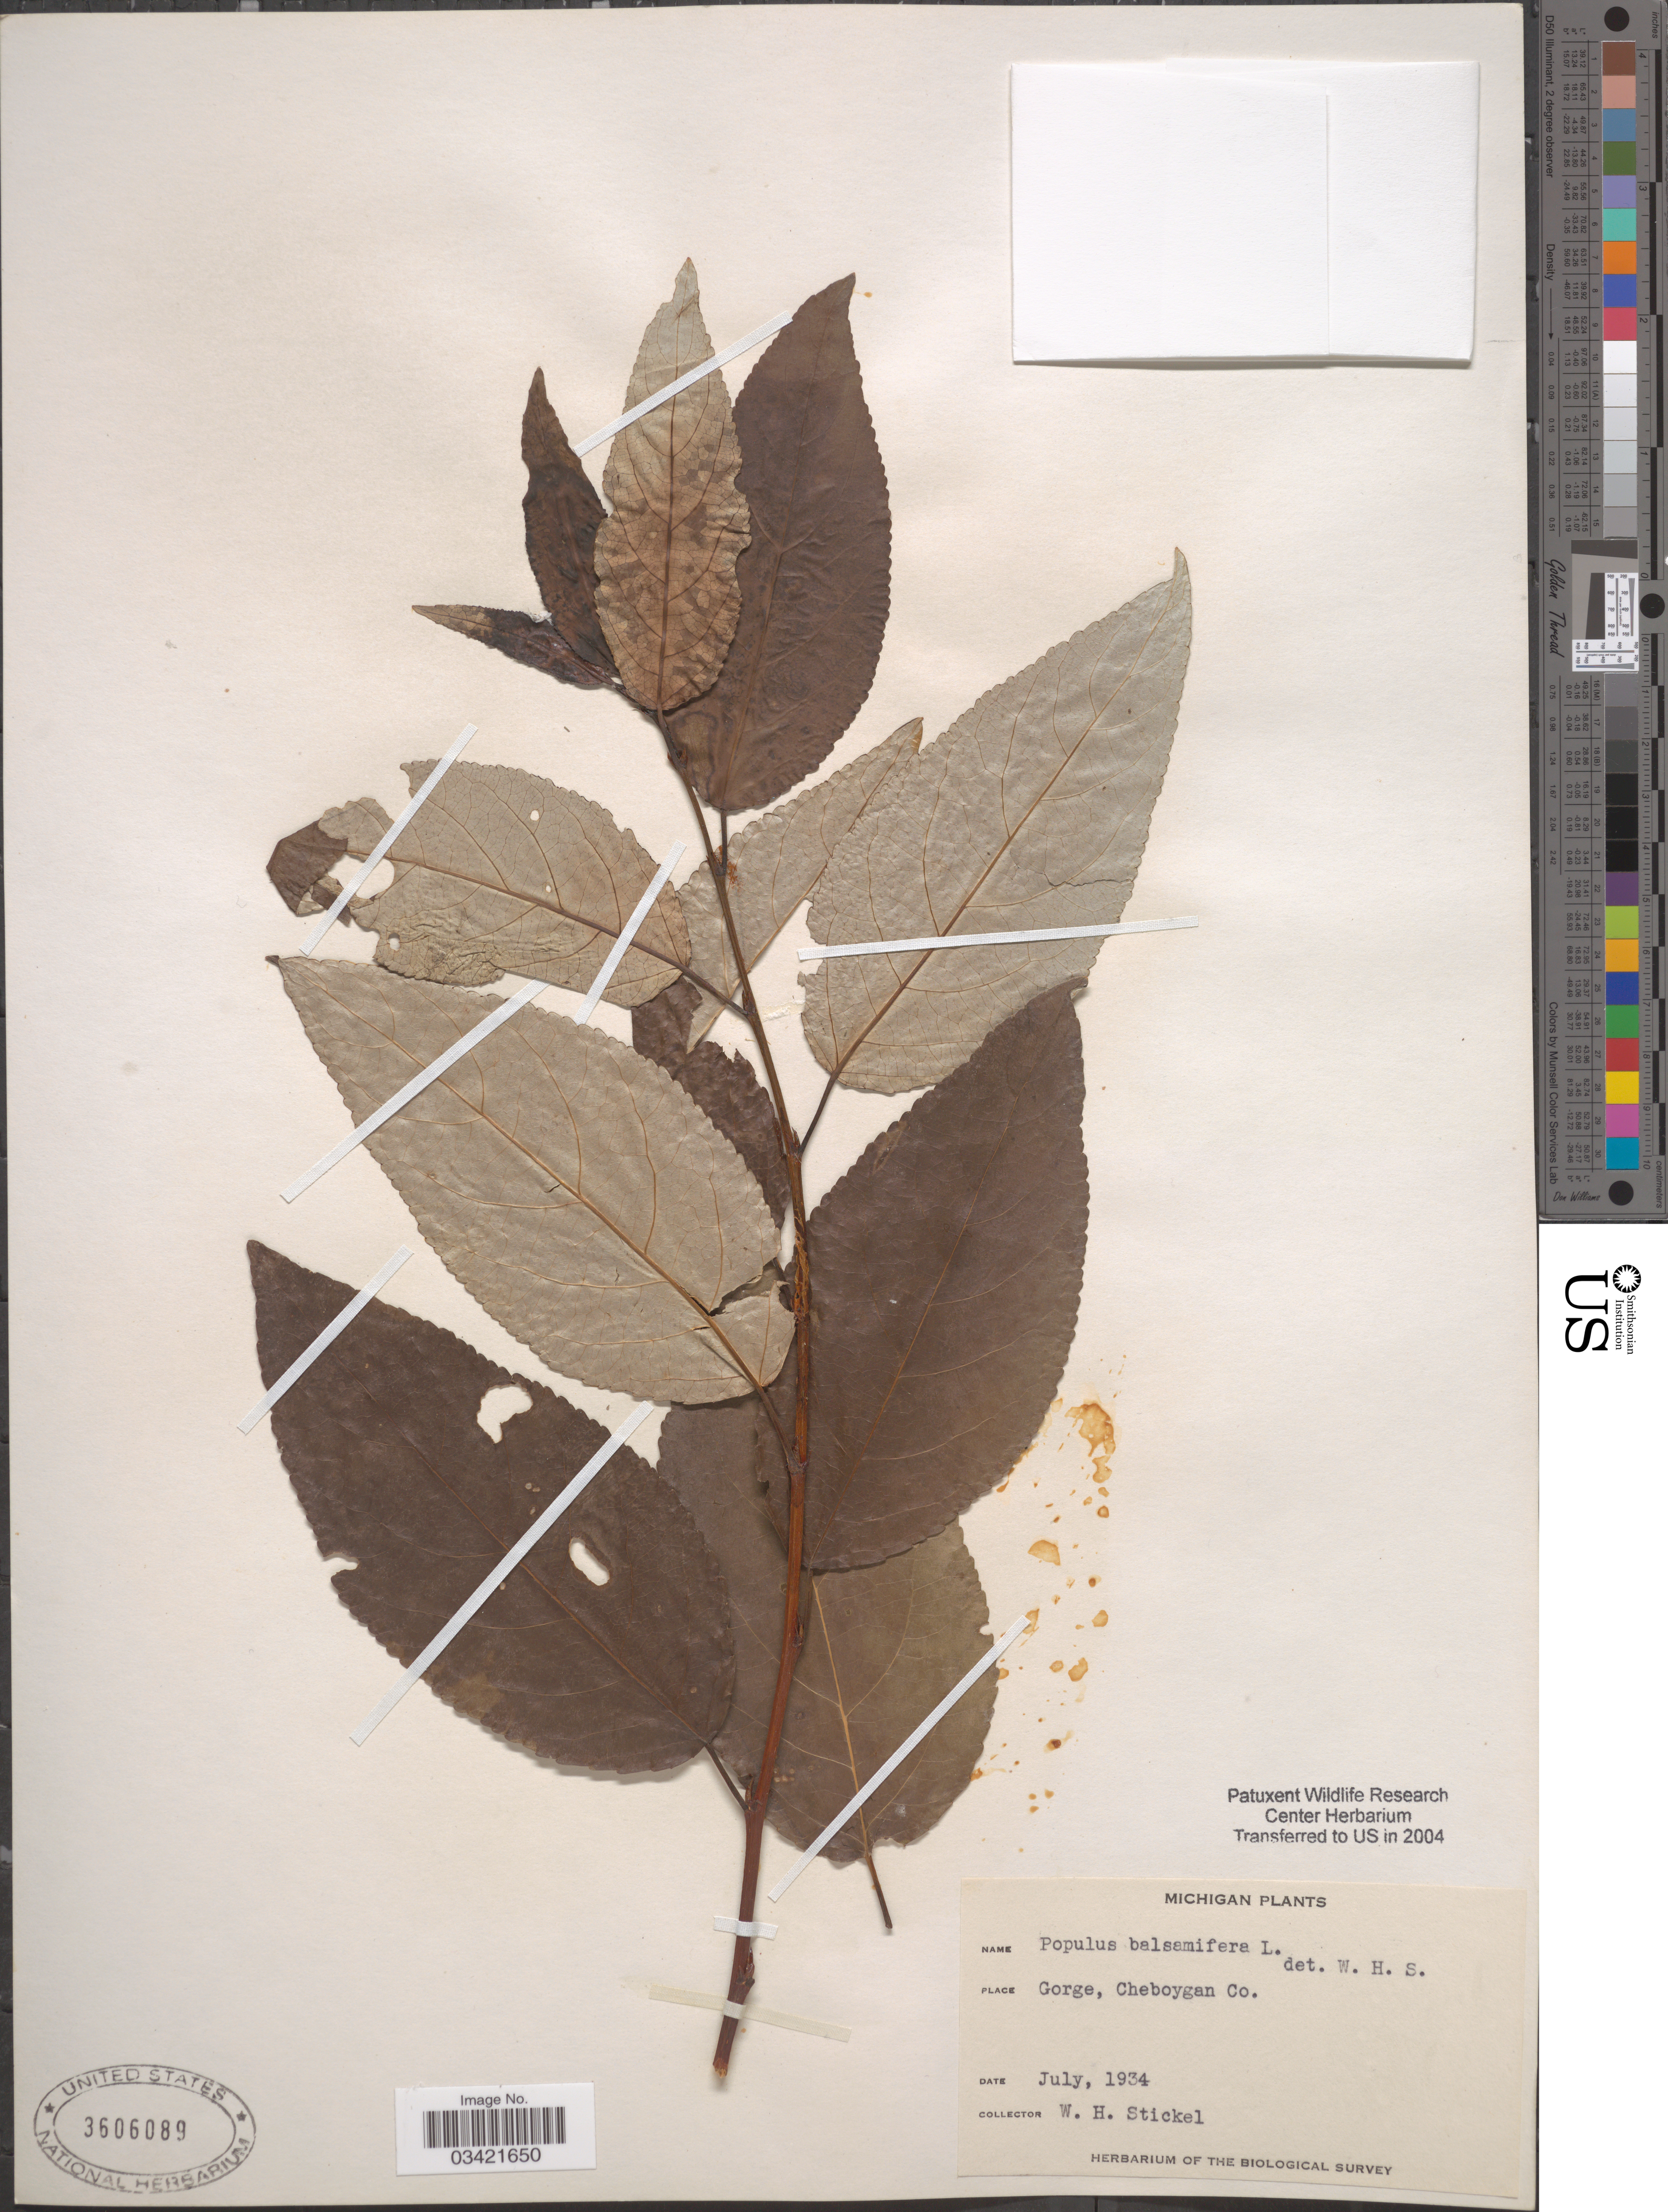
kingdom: Plantae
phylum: Tracheophyta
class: Magnoliopsida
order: Malpighiales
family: Salicaceae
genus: Populus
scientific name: Populus balsamifera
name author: L.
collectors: W. Stickel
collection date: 1934-07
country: United States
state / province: Michigan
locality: Gorge, Cheboygan Co.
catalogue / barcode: US 3606089